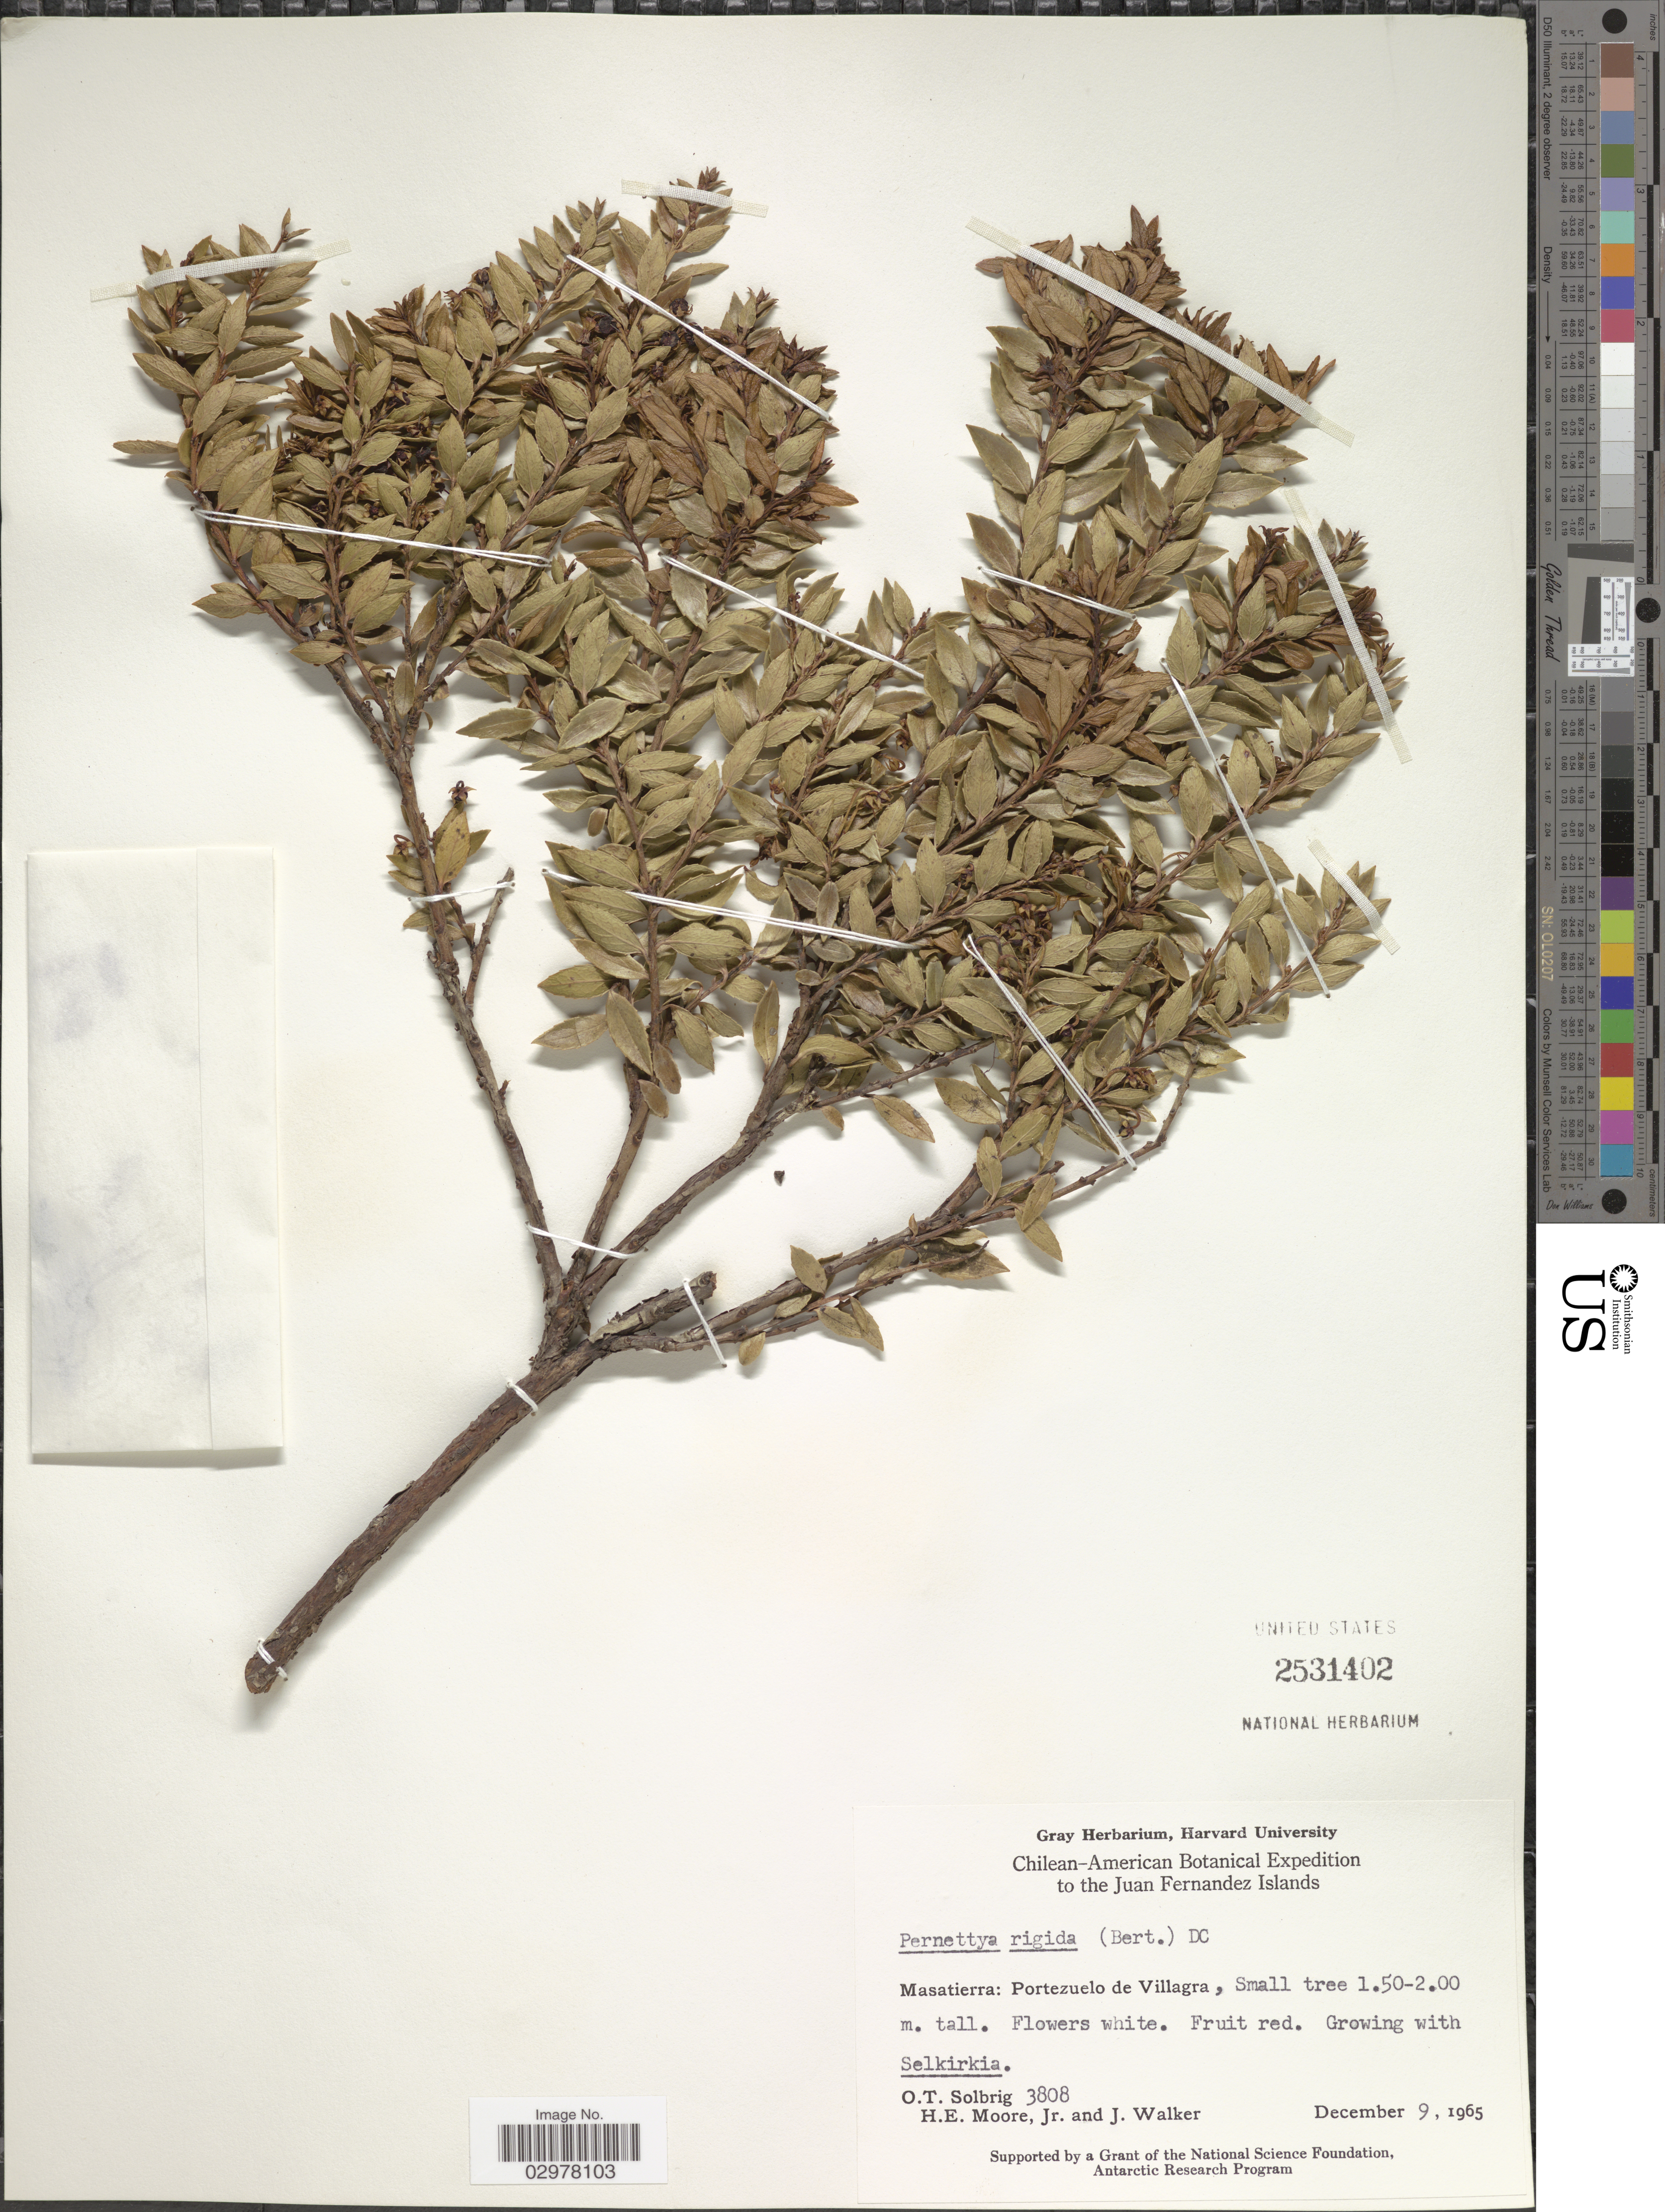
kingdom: Plantae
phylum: Tracheophyta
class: Magnoliopsida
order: Ericales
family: Ericaceae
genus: Pernettya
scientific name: Pernettya rigida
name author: (Bertero ex Colla) DC.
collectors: O. T. Solbrig, H. Moore & J. Walker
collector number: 3808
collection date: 1965-12-09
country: Chile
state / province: Valparaíso (V)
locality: Juan Fernandez Islands. Masatierra: Portezuelo de Villagra.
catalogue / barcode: US 2531402